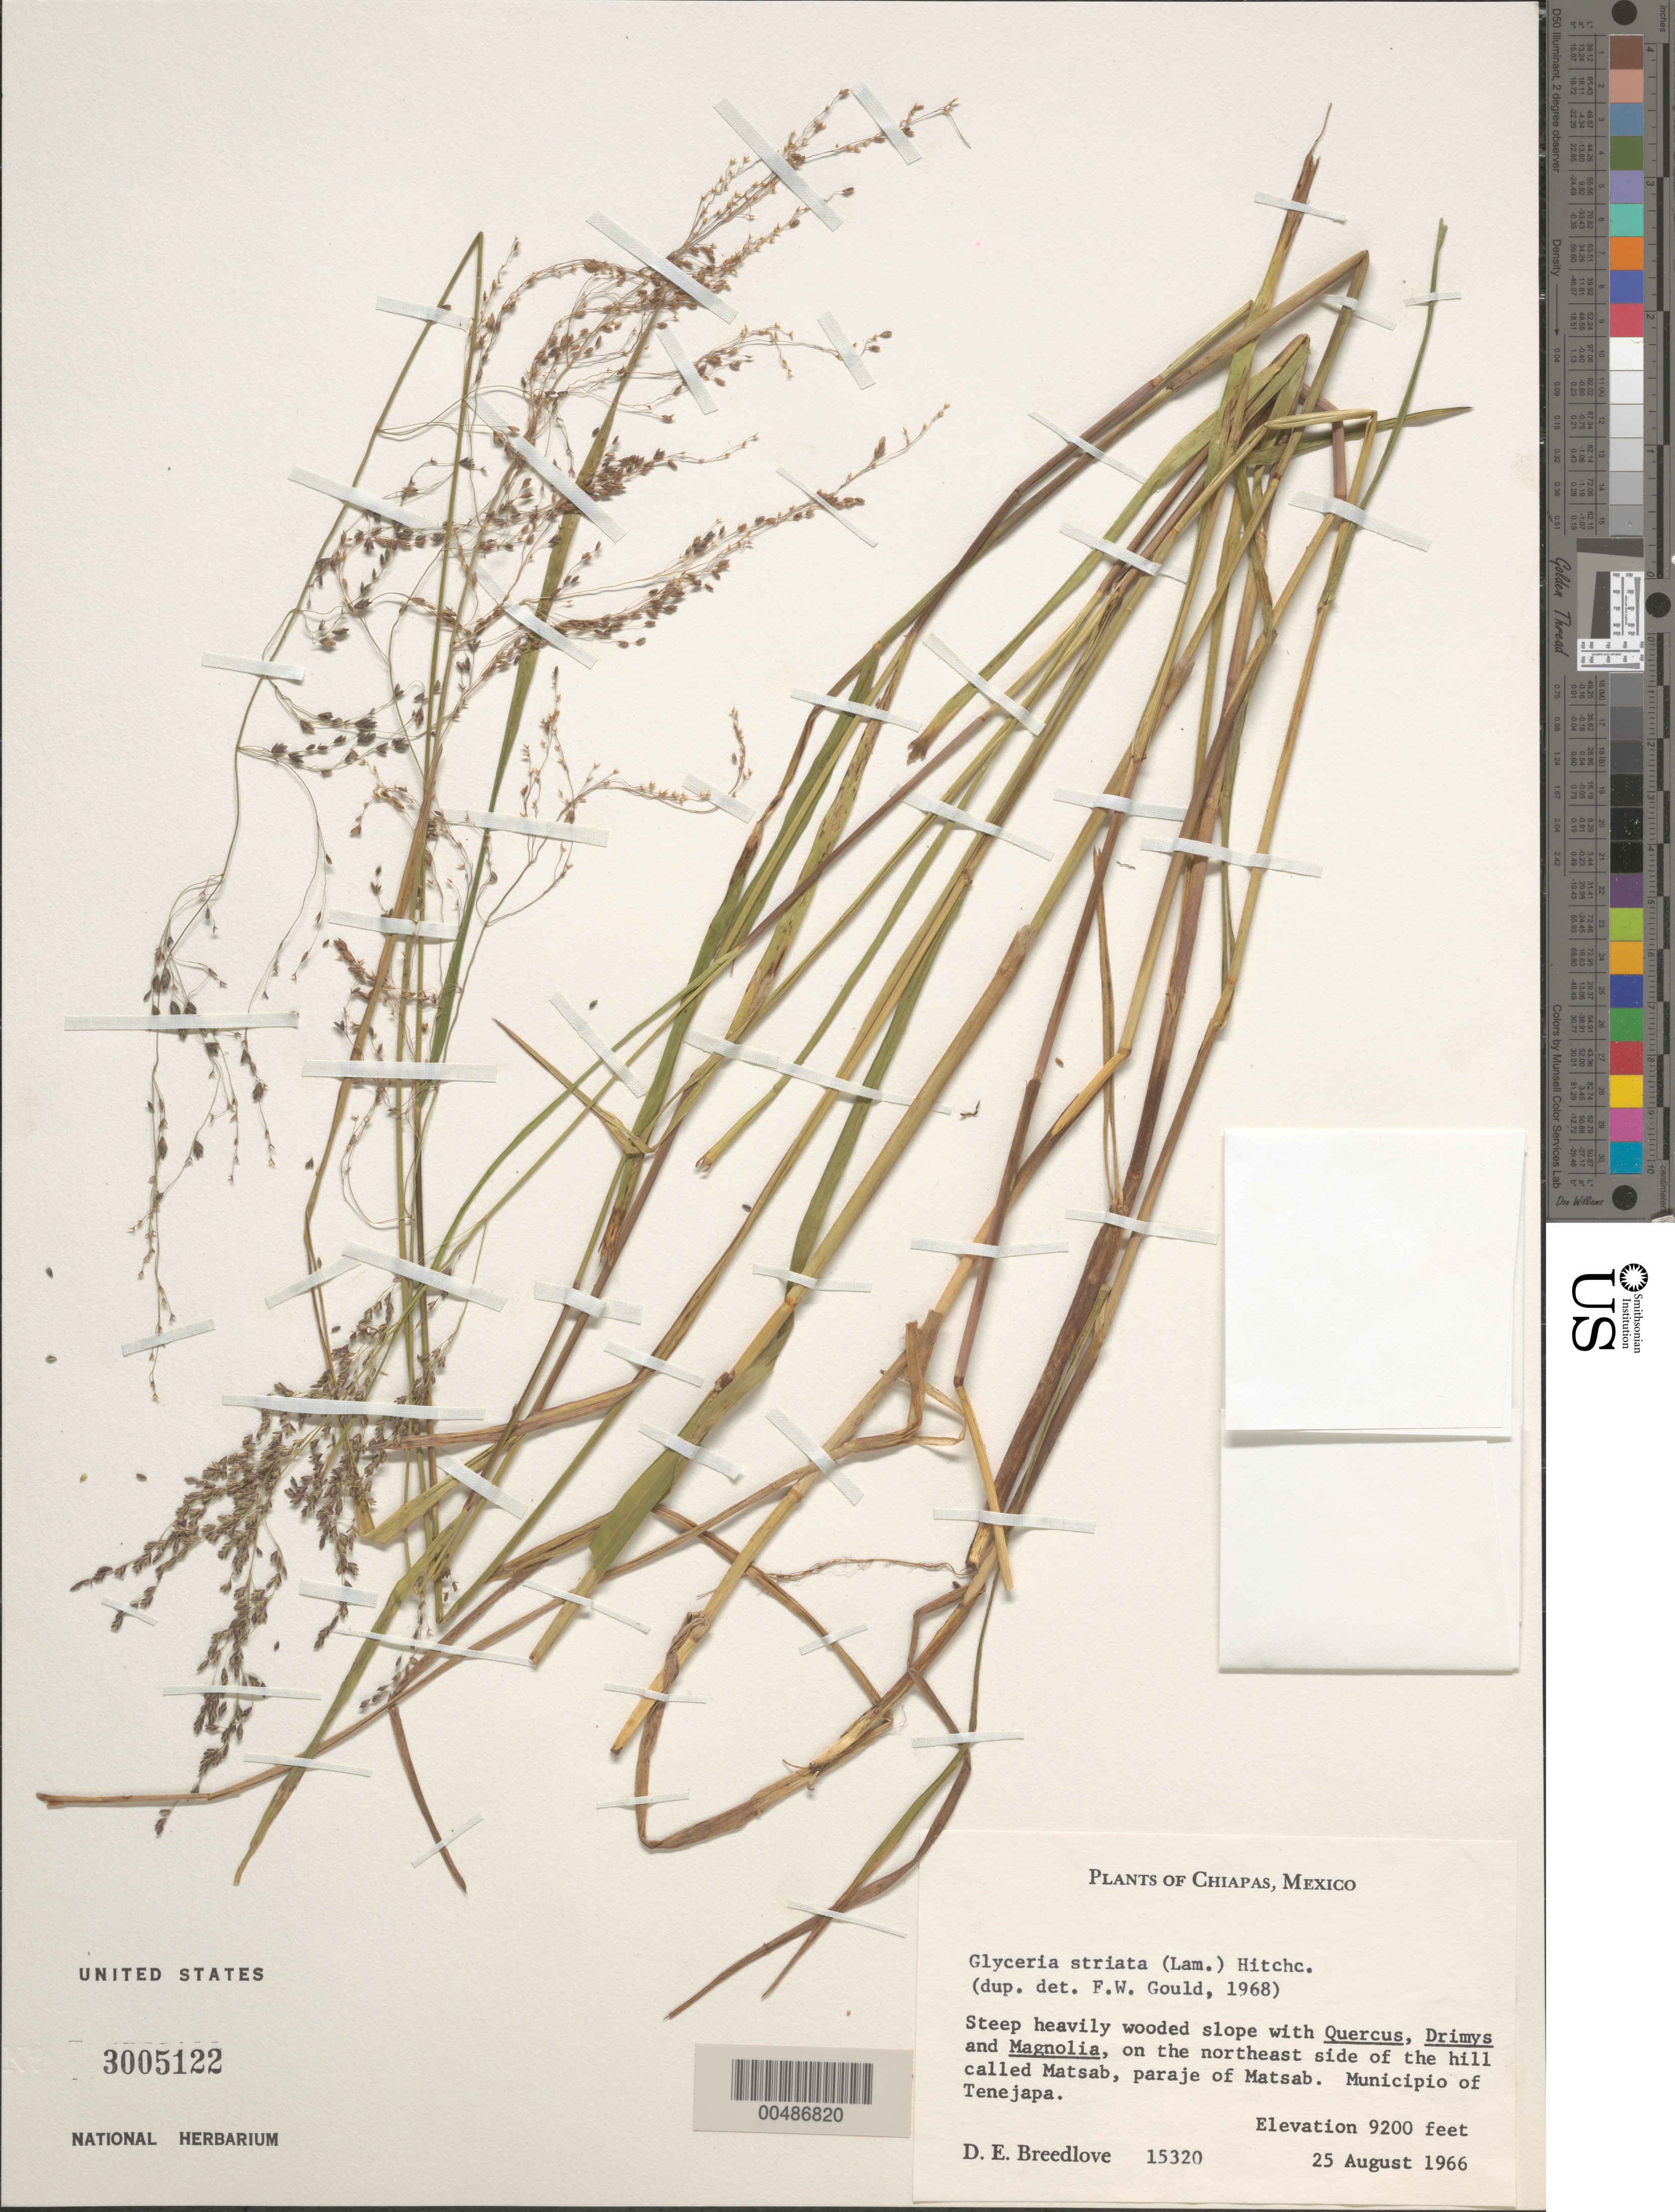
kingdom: Plantae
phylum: Tracheophyta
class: Liliopsida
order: Poales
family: Poaceae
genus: Glyceria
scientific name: Glyceria striata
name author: (Lam.) Hitchc.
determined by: Gould, F. W.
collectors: D. E. Breedlove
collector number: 15320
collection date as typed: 25 Aug 1966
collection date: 1966-08-25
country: Mexico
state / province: Chiapas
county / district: Tenejapa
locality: on the NE side of the hill called Matsab, paraje of Matsab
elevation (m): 2804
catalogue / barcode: US 3005122